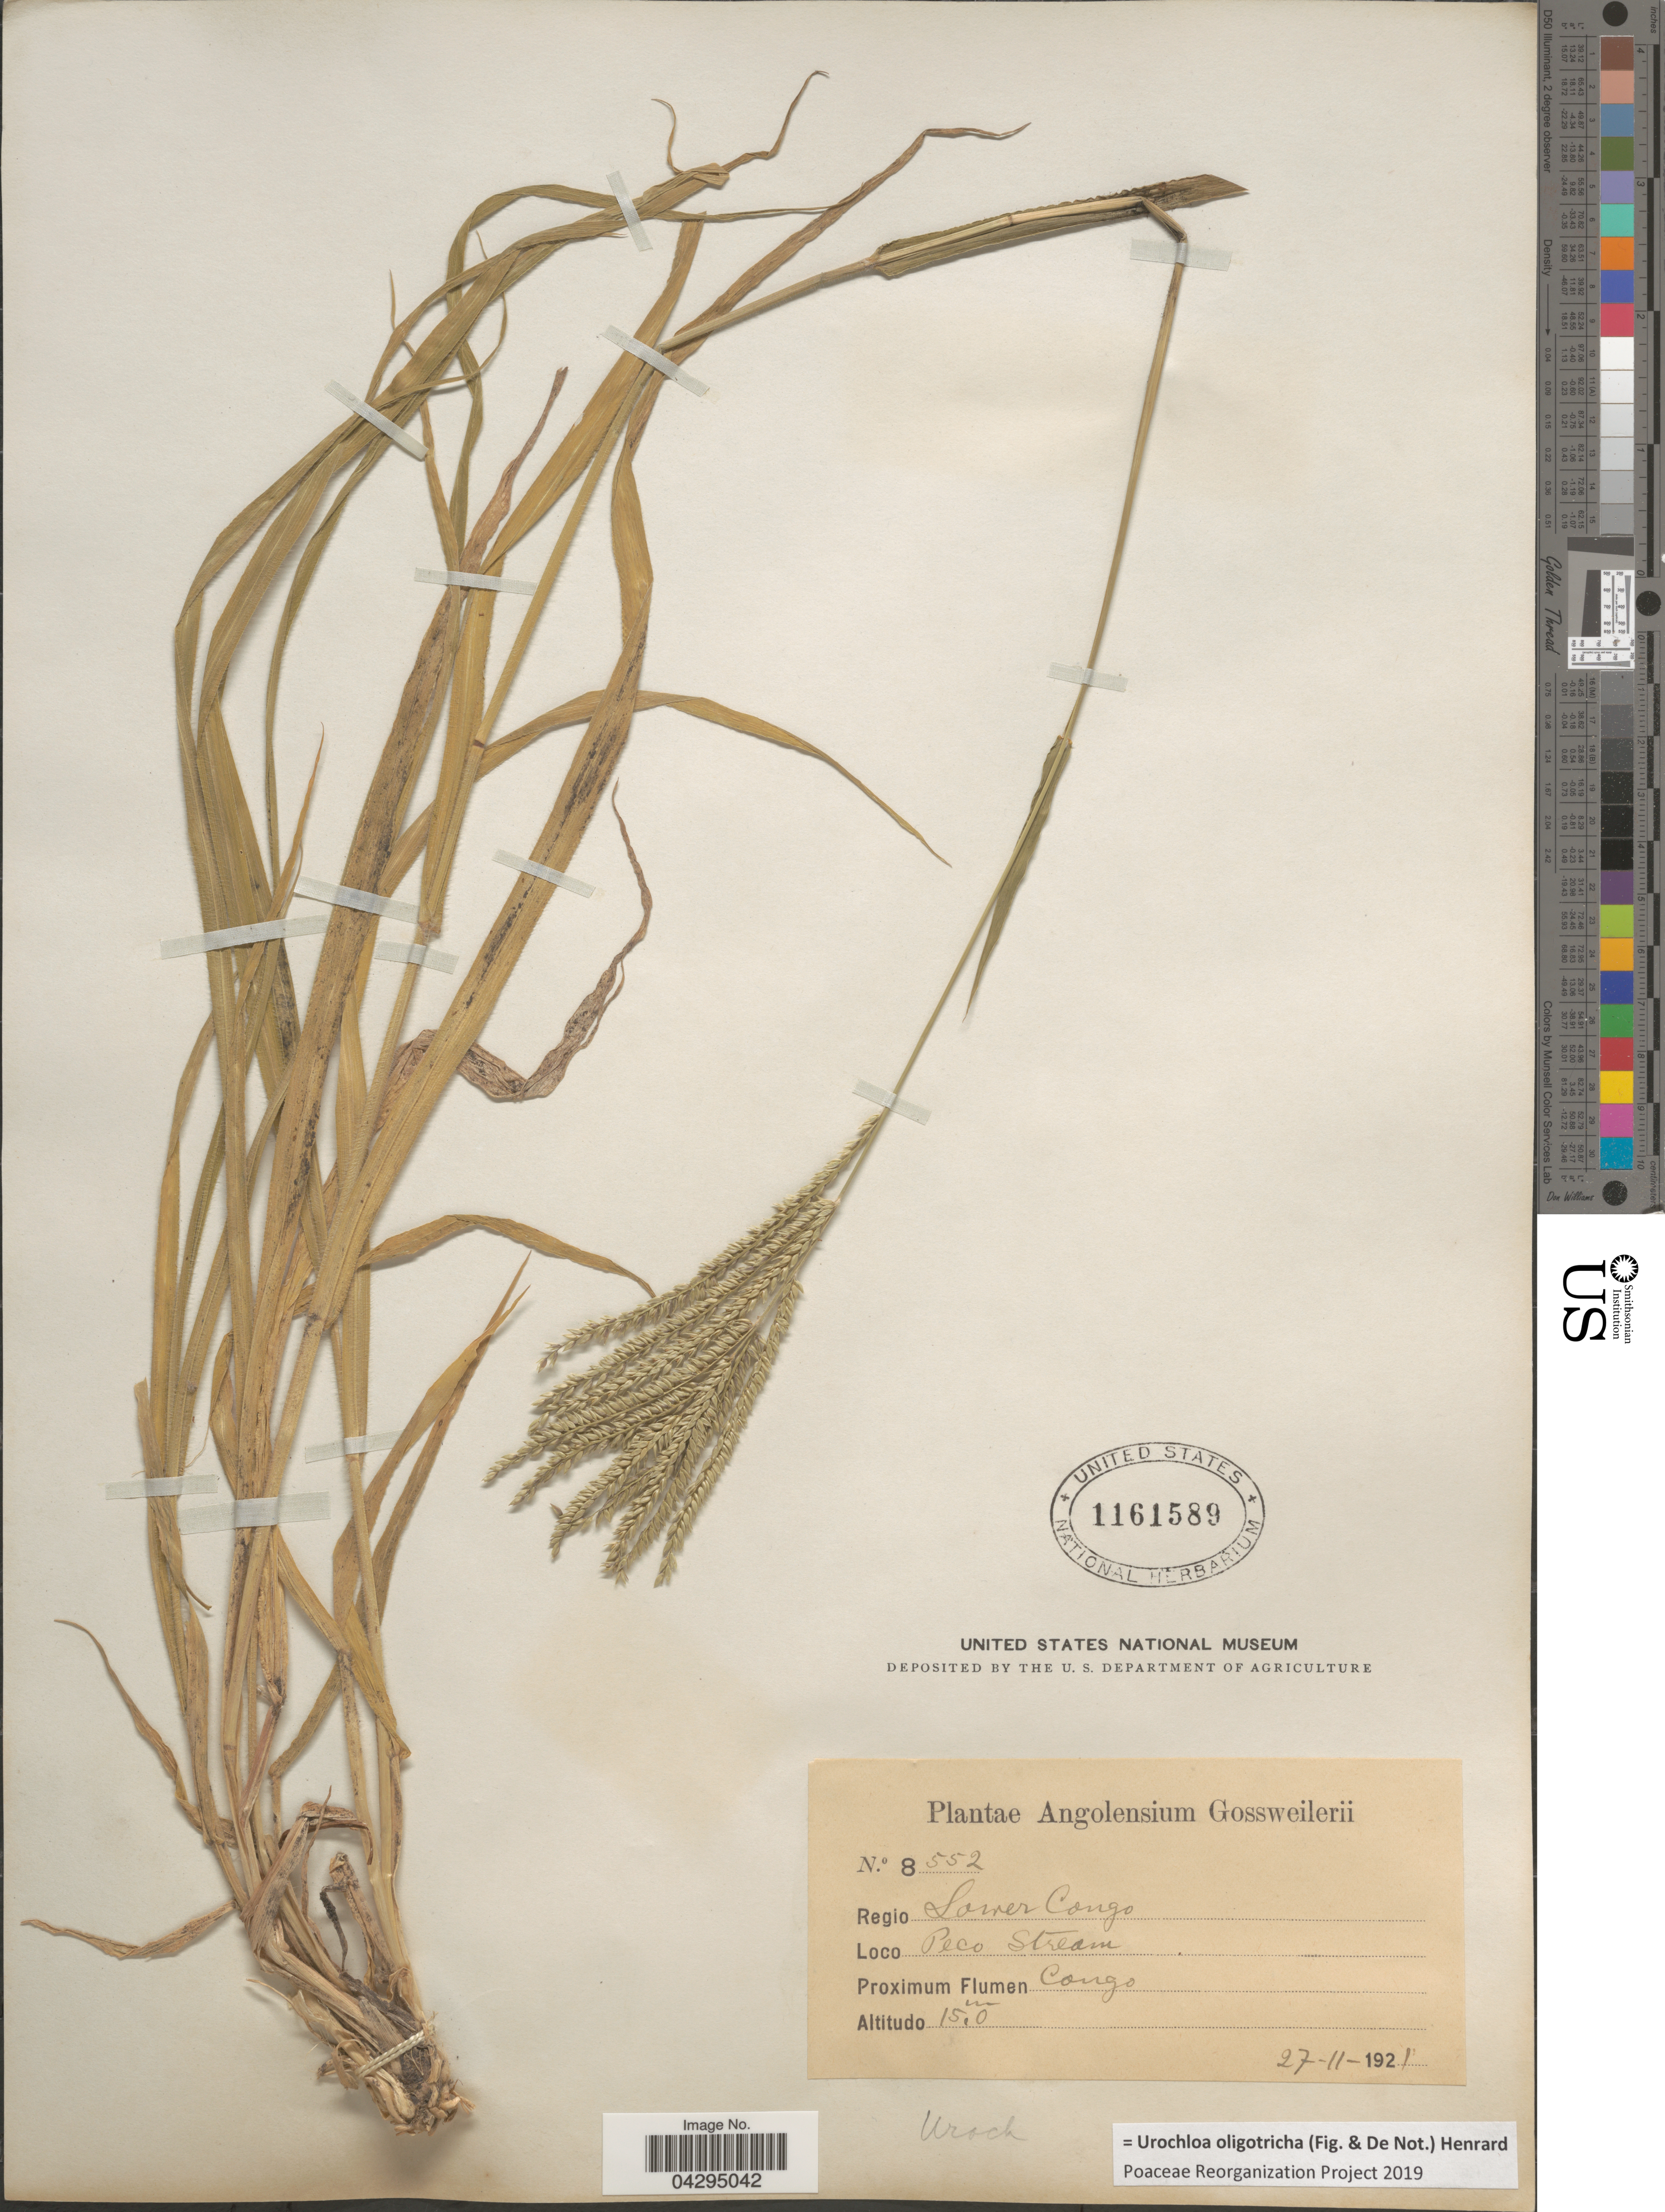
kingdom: Plantae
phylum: Tracheophyta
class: Liliopsida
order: Poales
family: Poaceae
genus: Urochloa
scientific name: Urochloa oligotricha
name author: (Fig. & De Not.) Henr.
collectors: -. Gossweiler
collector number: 8552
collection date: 1921-02-27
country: Angola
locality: Regio Lower Congo. Peco Stream. Proximum Flumen Congo.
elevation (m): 15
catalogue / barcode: US 1161589